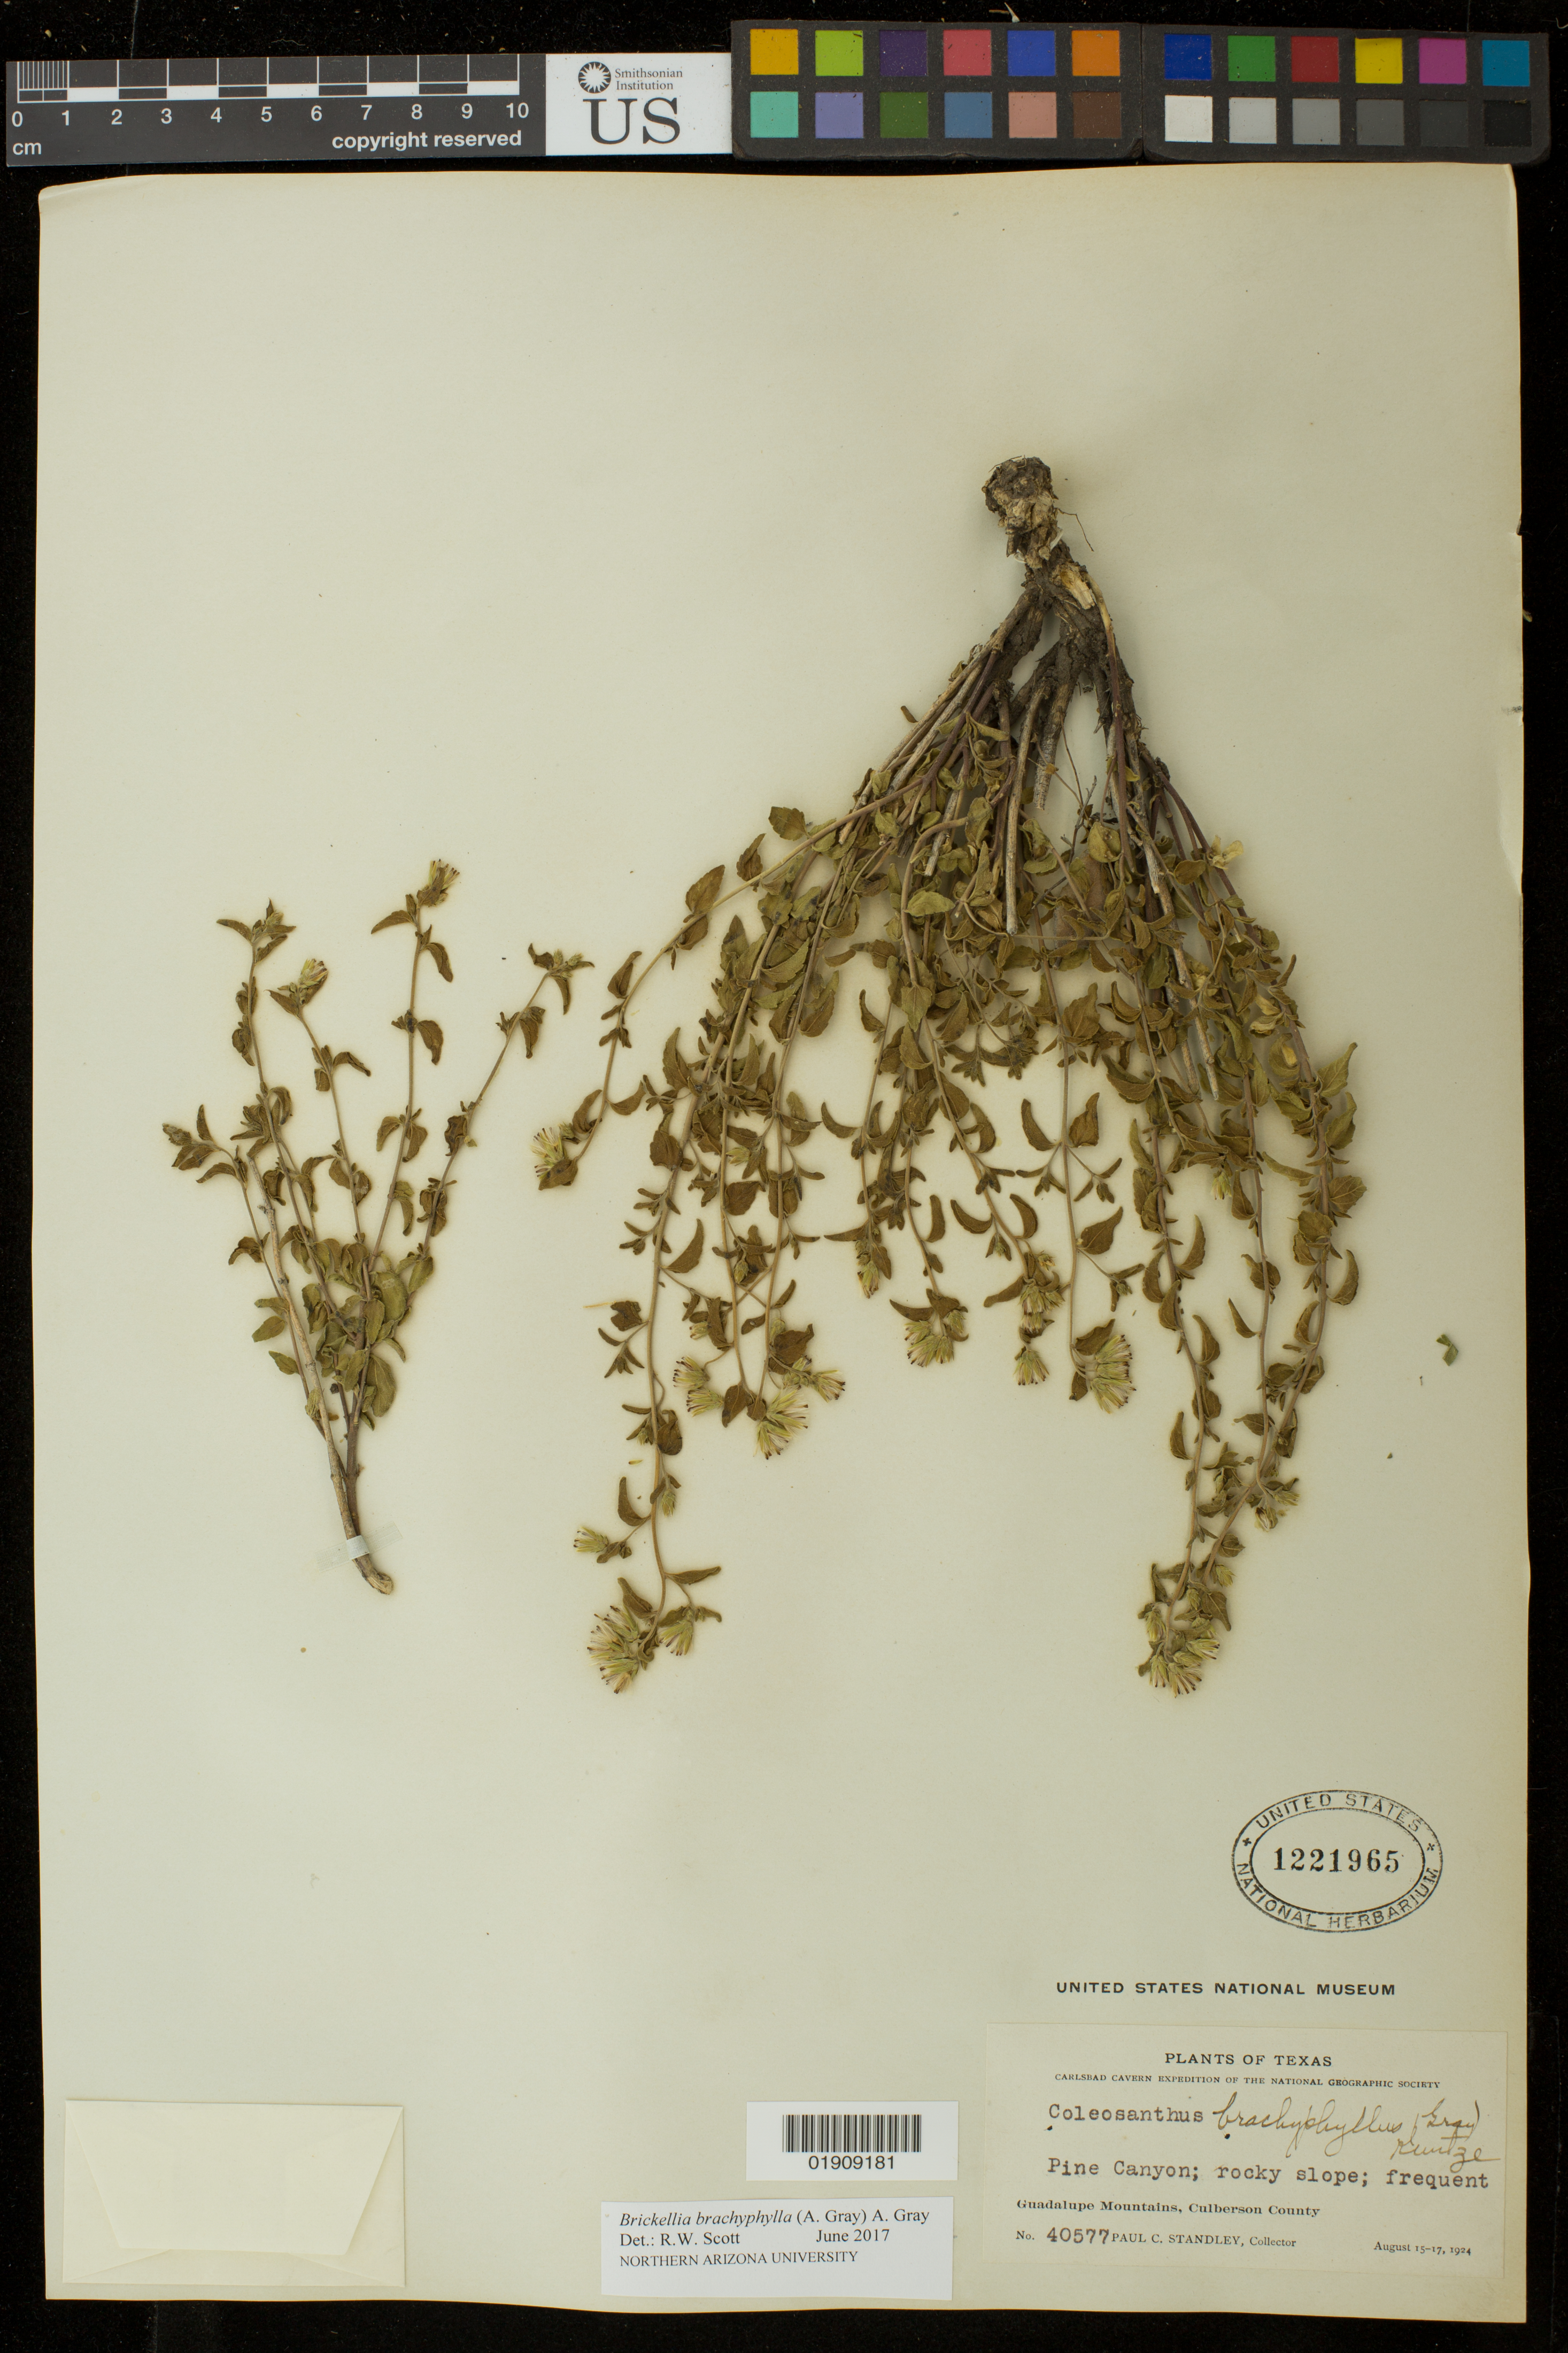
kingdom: Plantae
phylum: Tracheophyta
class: Magnoliopsida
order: Asterales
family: Asteraceae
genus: Brickellia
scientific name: Brickellia brachyphylla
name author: (A. Gray) A. Gray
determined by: Scott, R. W.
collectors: P. C. Standley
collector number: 40577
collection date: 1924-08-15/1924-08-17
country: United States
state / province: Texas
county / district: Culberson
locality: Guadalupe Mountains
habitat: Rine Canyon; rocky slope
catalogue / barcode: US 1221965